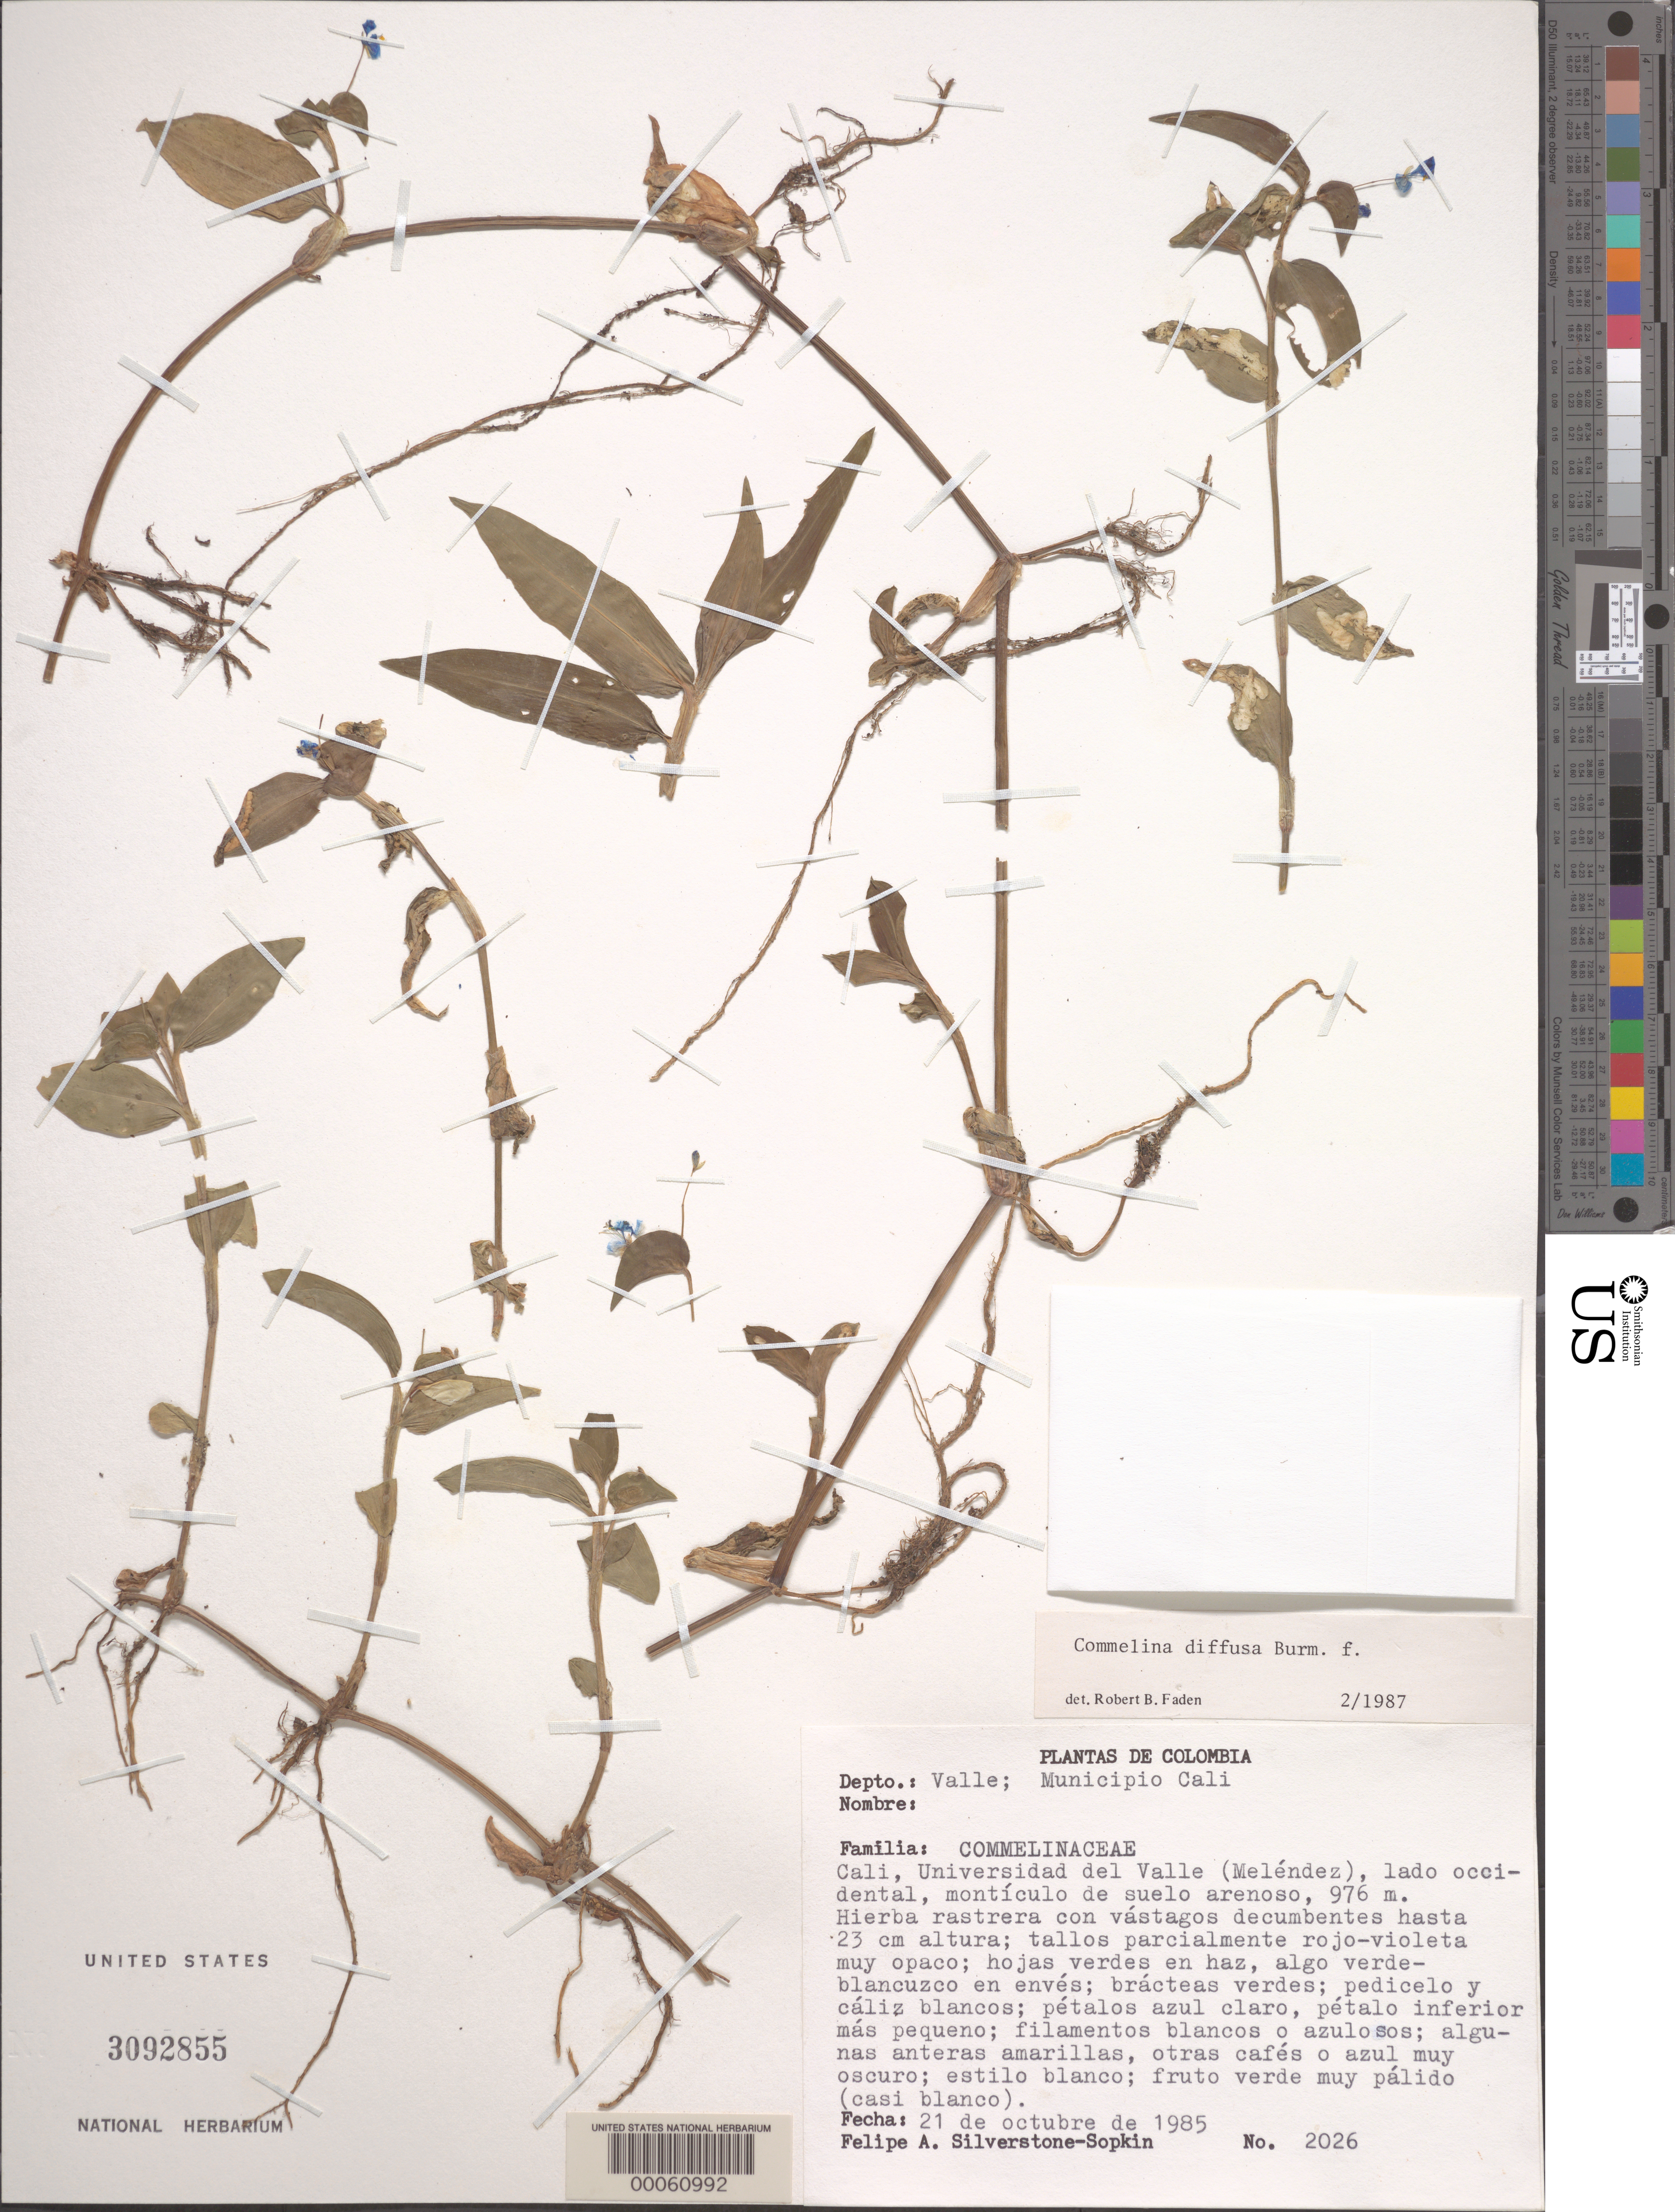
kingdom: Plantae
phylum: Tracheophyta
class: Liliopsida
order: Commelinales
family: Commelinaceae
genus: Commelina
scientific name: Commelina erecta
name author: L.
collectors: P. A. Silverstone-Sopkin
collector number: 2026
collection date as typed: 21 Oct 1985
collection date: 1985-10-21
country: Colombia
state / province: Valle del Cauca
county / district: Cali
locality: Cali, Univ. del Valle (Melendez)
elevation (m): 976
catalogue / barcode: US 3092855